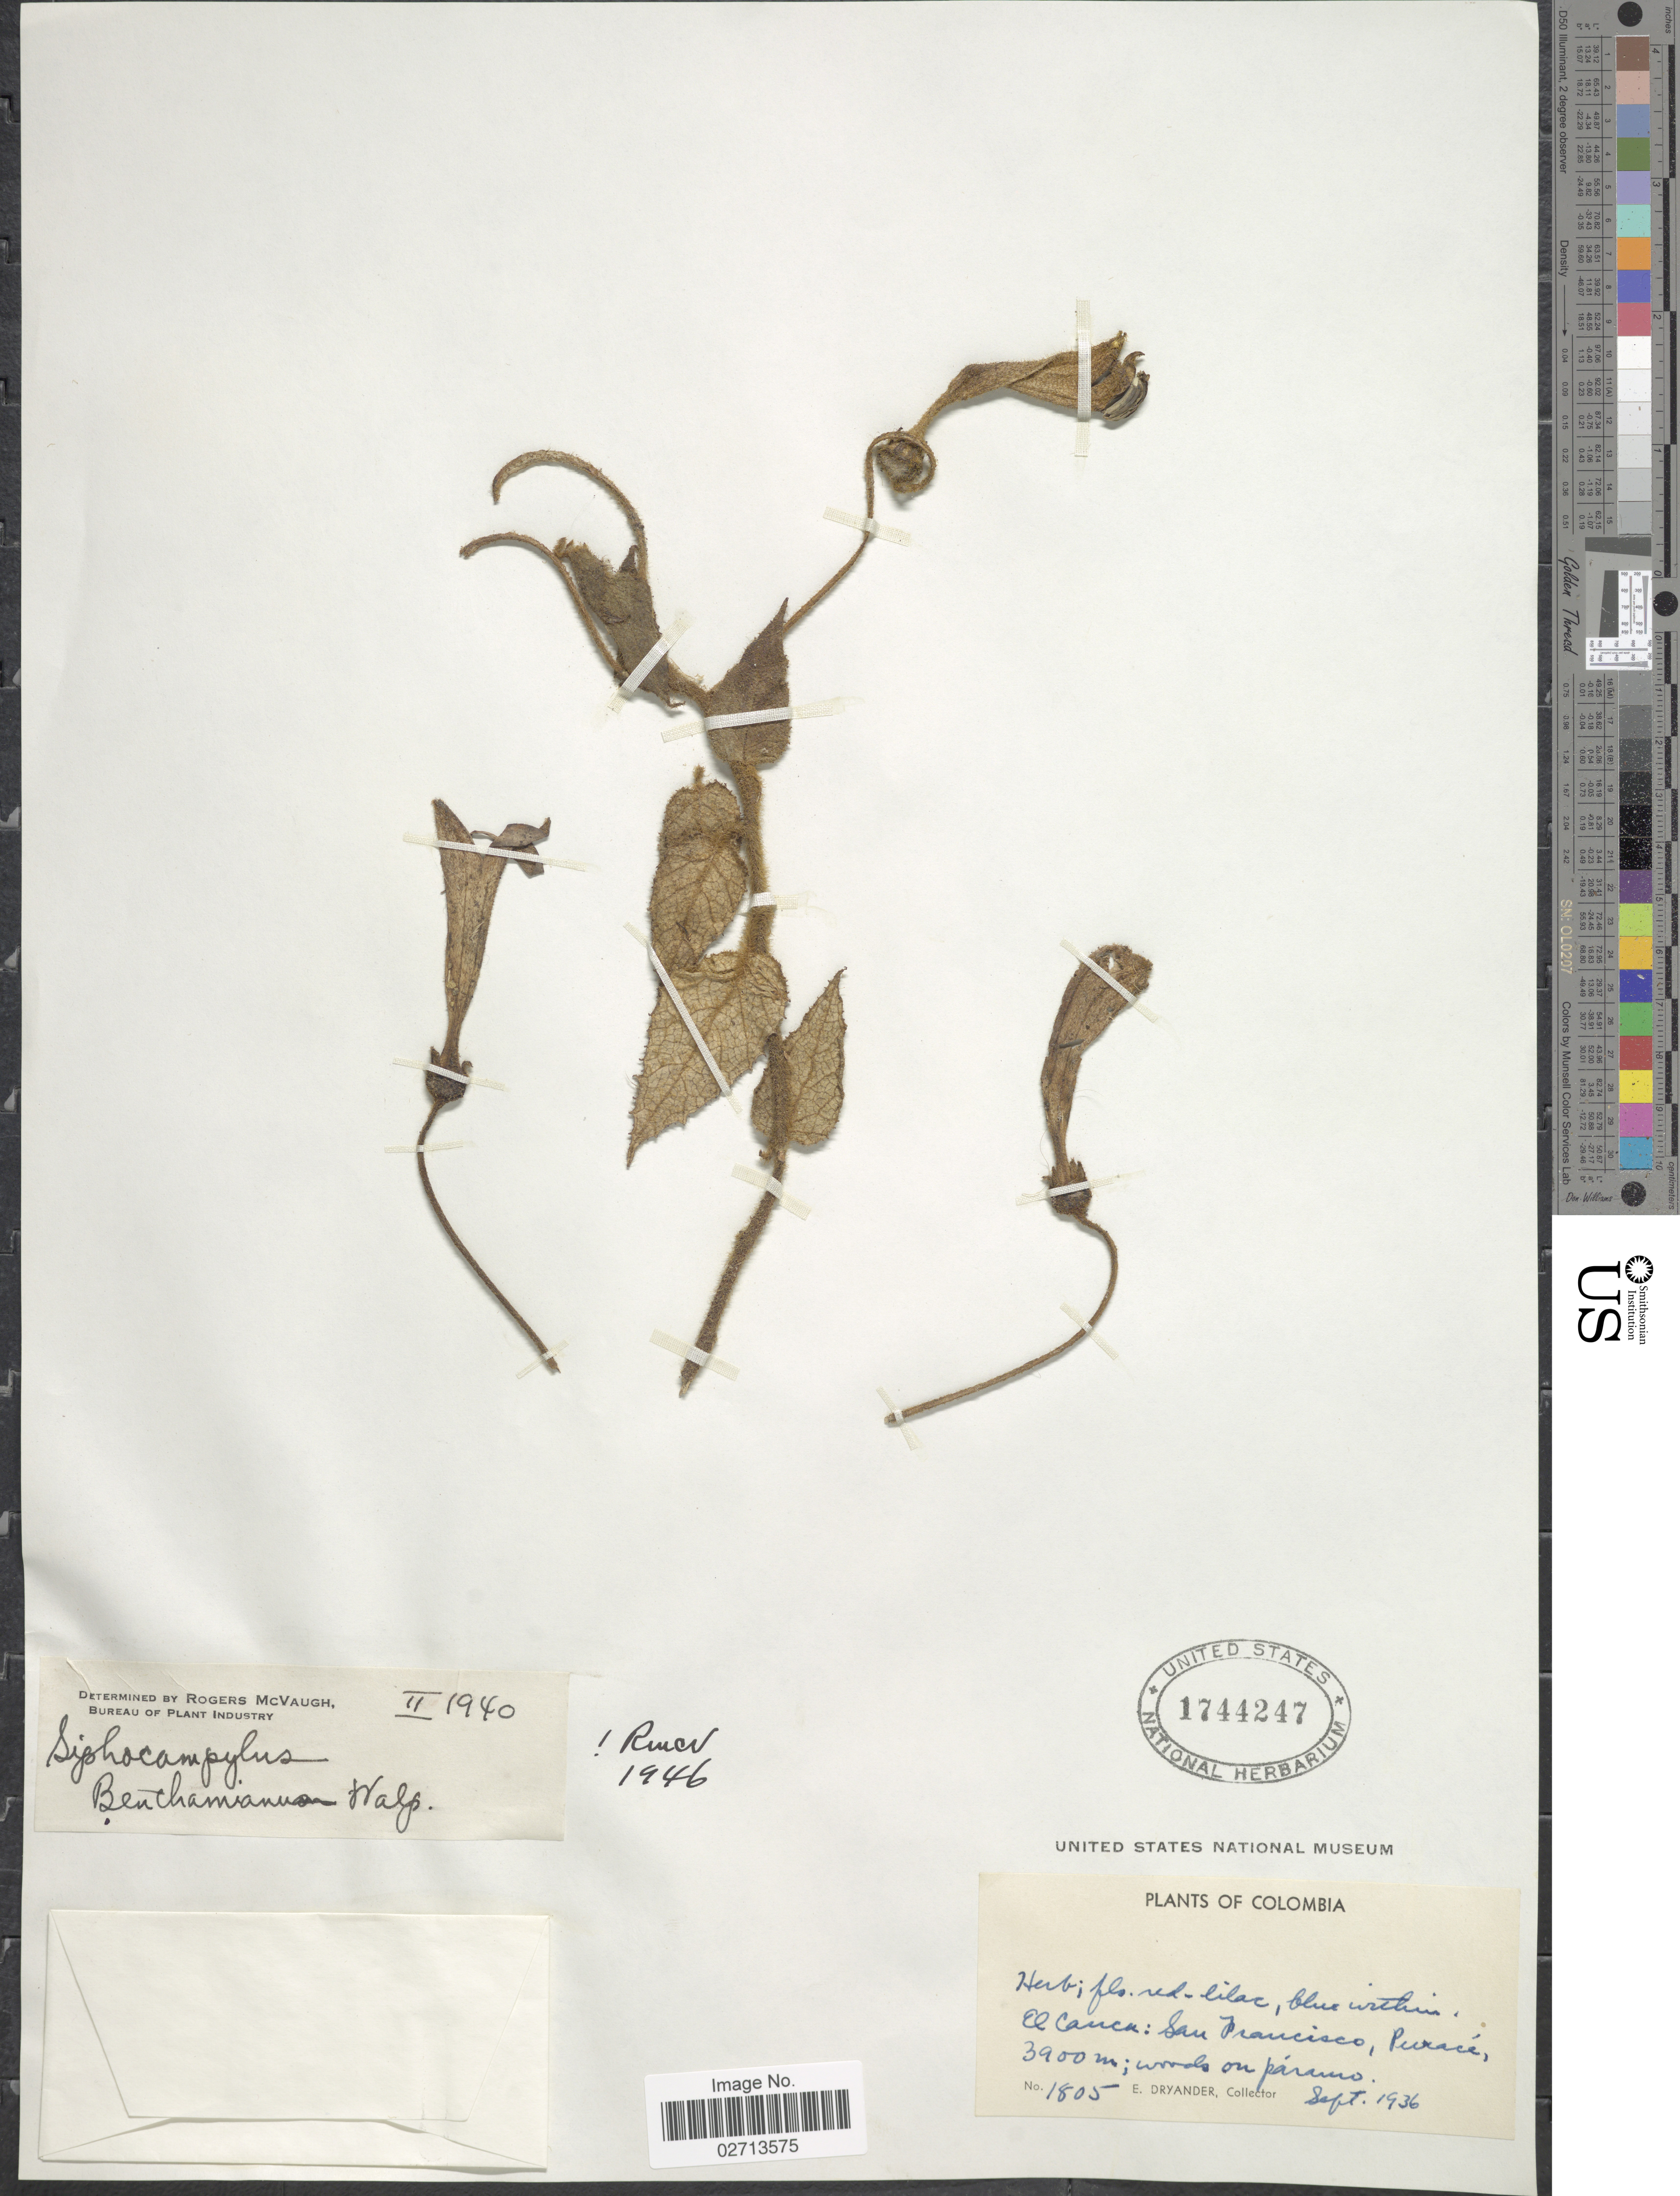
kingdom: Plantae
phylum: Tracheophyta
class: Magnoliopsida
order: Asterales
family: Campanulaceae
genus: Siphocampylus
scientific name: Siphocampylus benthamianus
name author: Walp.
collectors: E. Dryander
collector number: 1805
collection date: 1936-09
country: Colombia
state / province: Cauca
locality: El Cauca: San Francisco Purace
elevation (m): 3900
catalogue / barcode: US 1744247